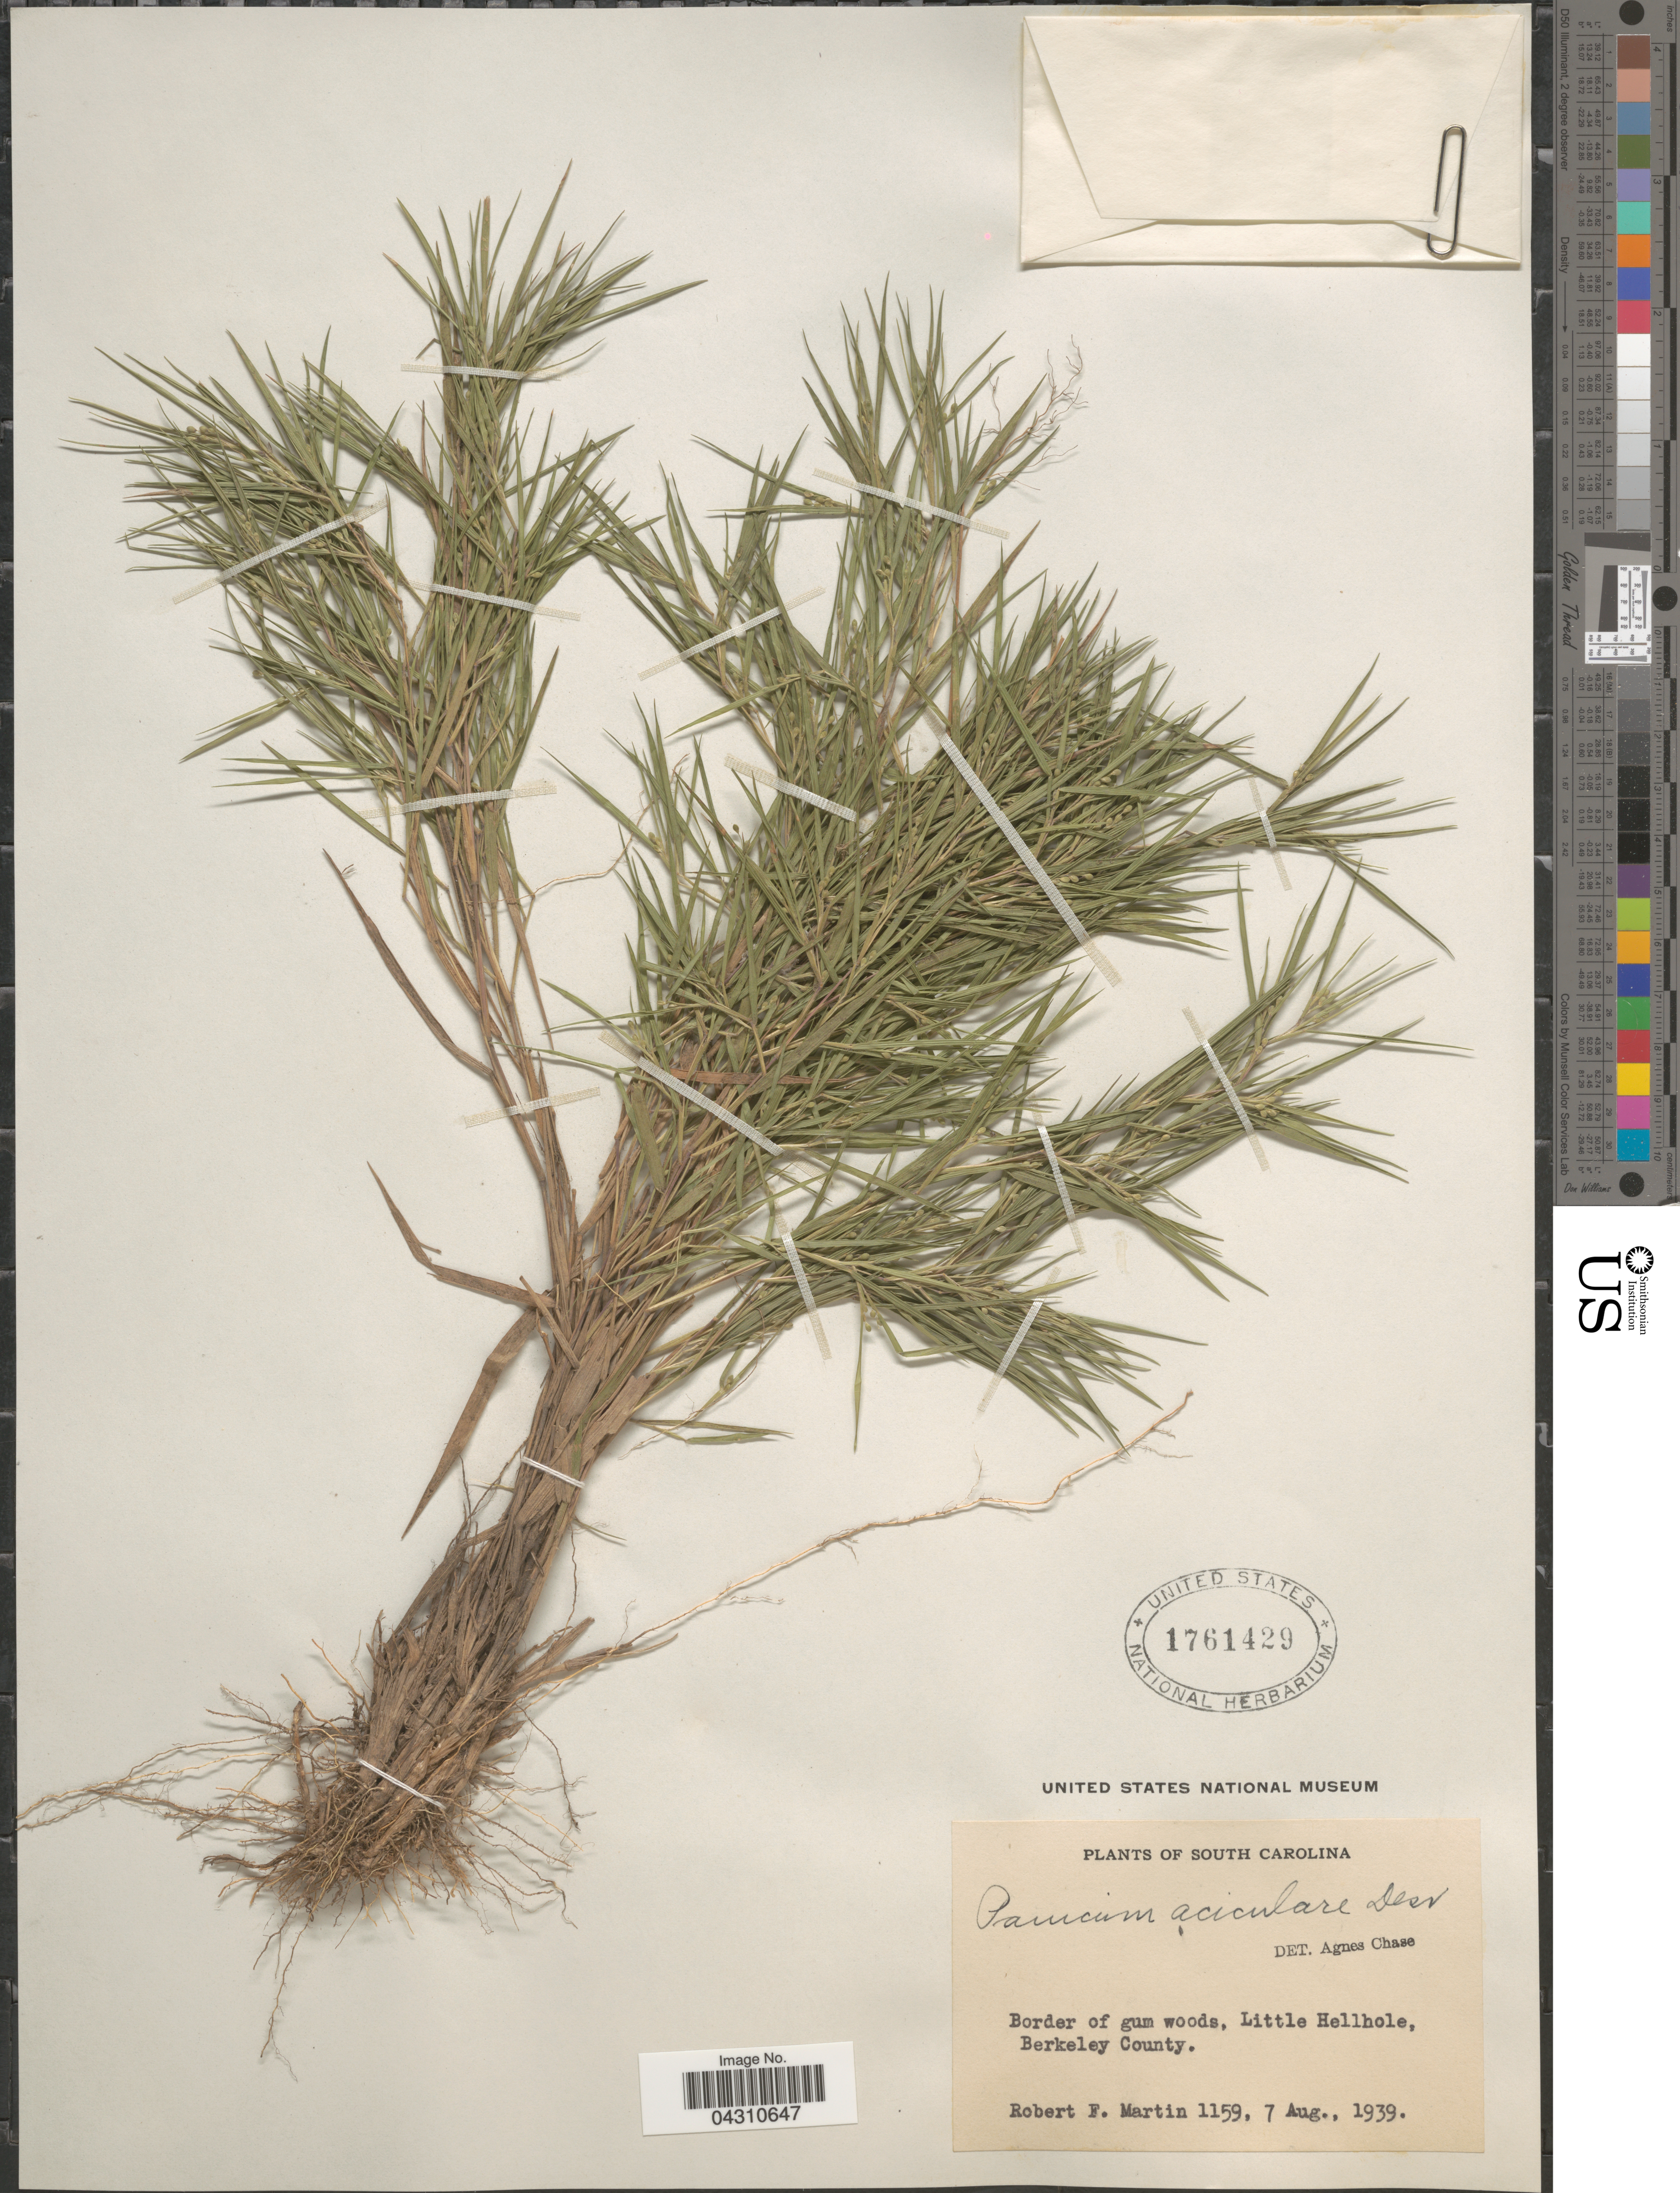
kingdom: Plantae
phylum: Tracheophyta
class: Liliopsida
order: Poales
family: Poaceae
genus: Dichanthelium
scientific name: Dichanthelium portoricense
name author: (Desv. ex Ham.) B.F. Hansen & Wunderlin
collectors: R. F. Martin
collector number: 1159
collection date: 1939-08-07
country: United States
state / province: South Carolina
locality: Border of gum woods, Little Hellhole, Berkeley County.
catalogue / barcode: US 1761429